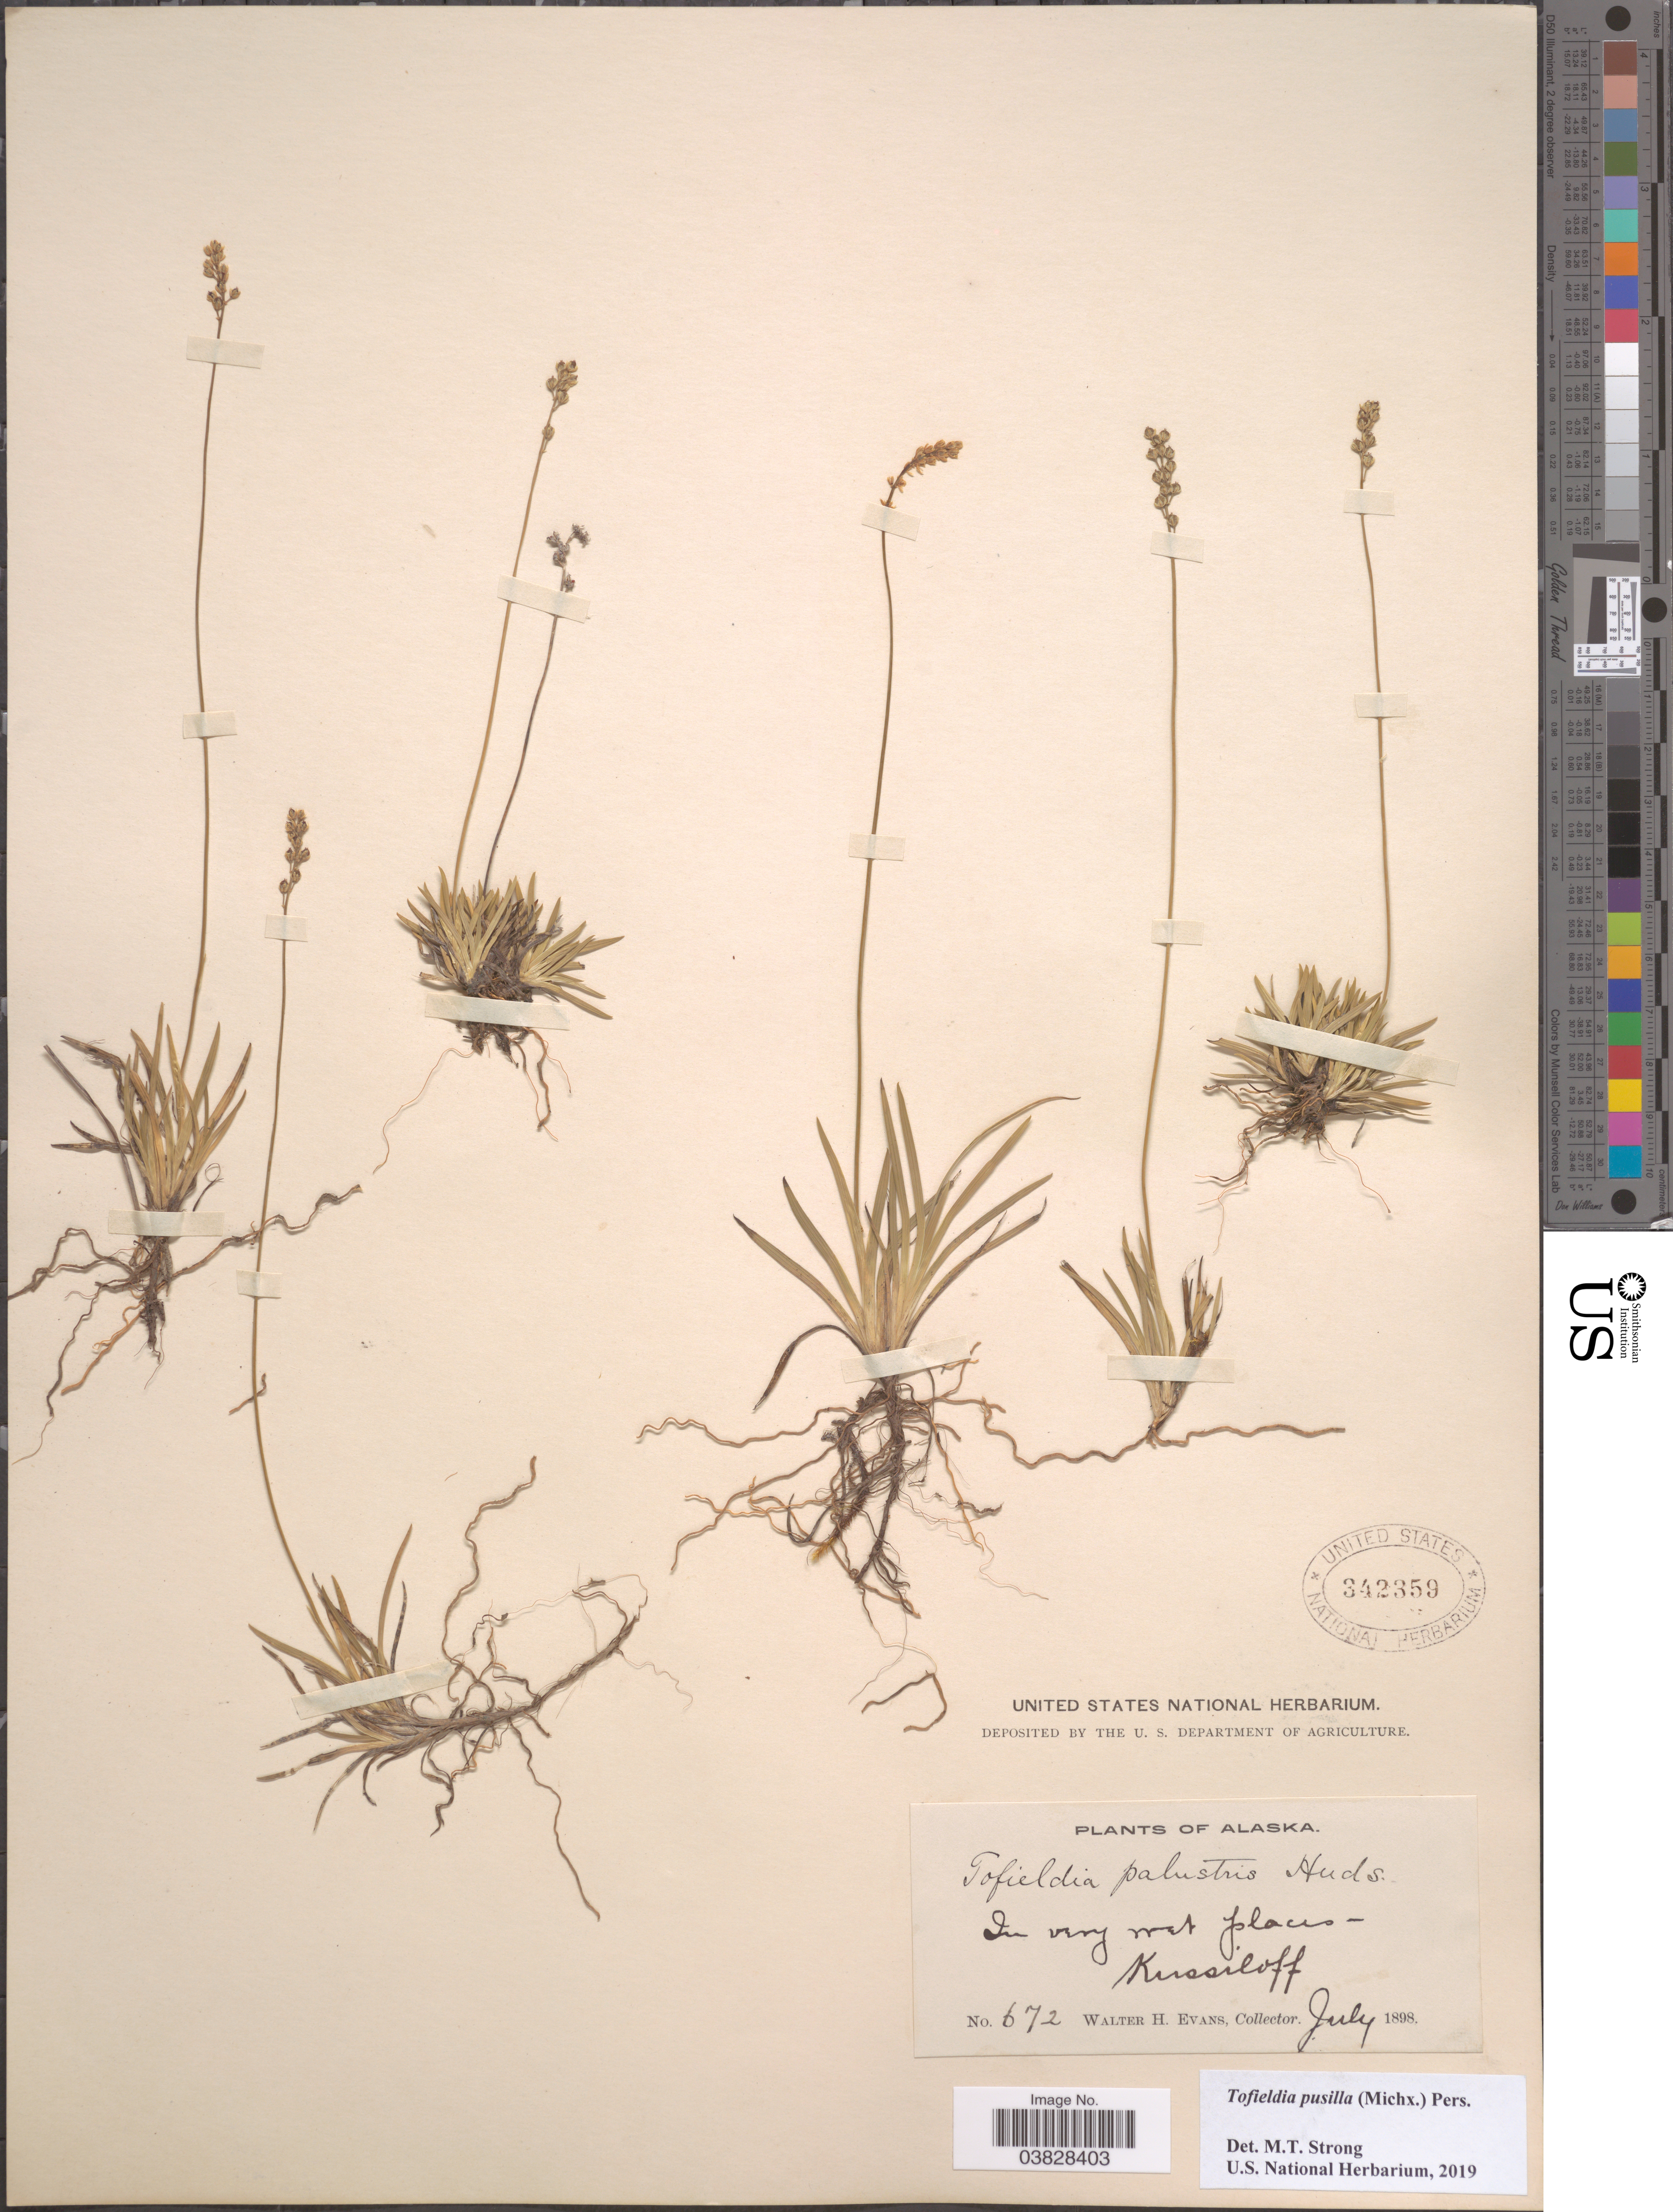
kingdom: Plantae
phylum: Tracheophyta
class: Liliopsida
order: Alismatales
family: Tofieldiaceae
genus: Tofieldia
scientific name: Tofieldia pusilla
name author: (Michx.) Pers.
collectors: W. H. Evans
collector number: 672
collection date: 1898-07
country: United States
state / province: Alaska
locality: Kussiloff.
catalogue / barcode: US 342359